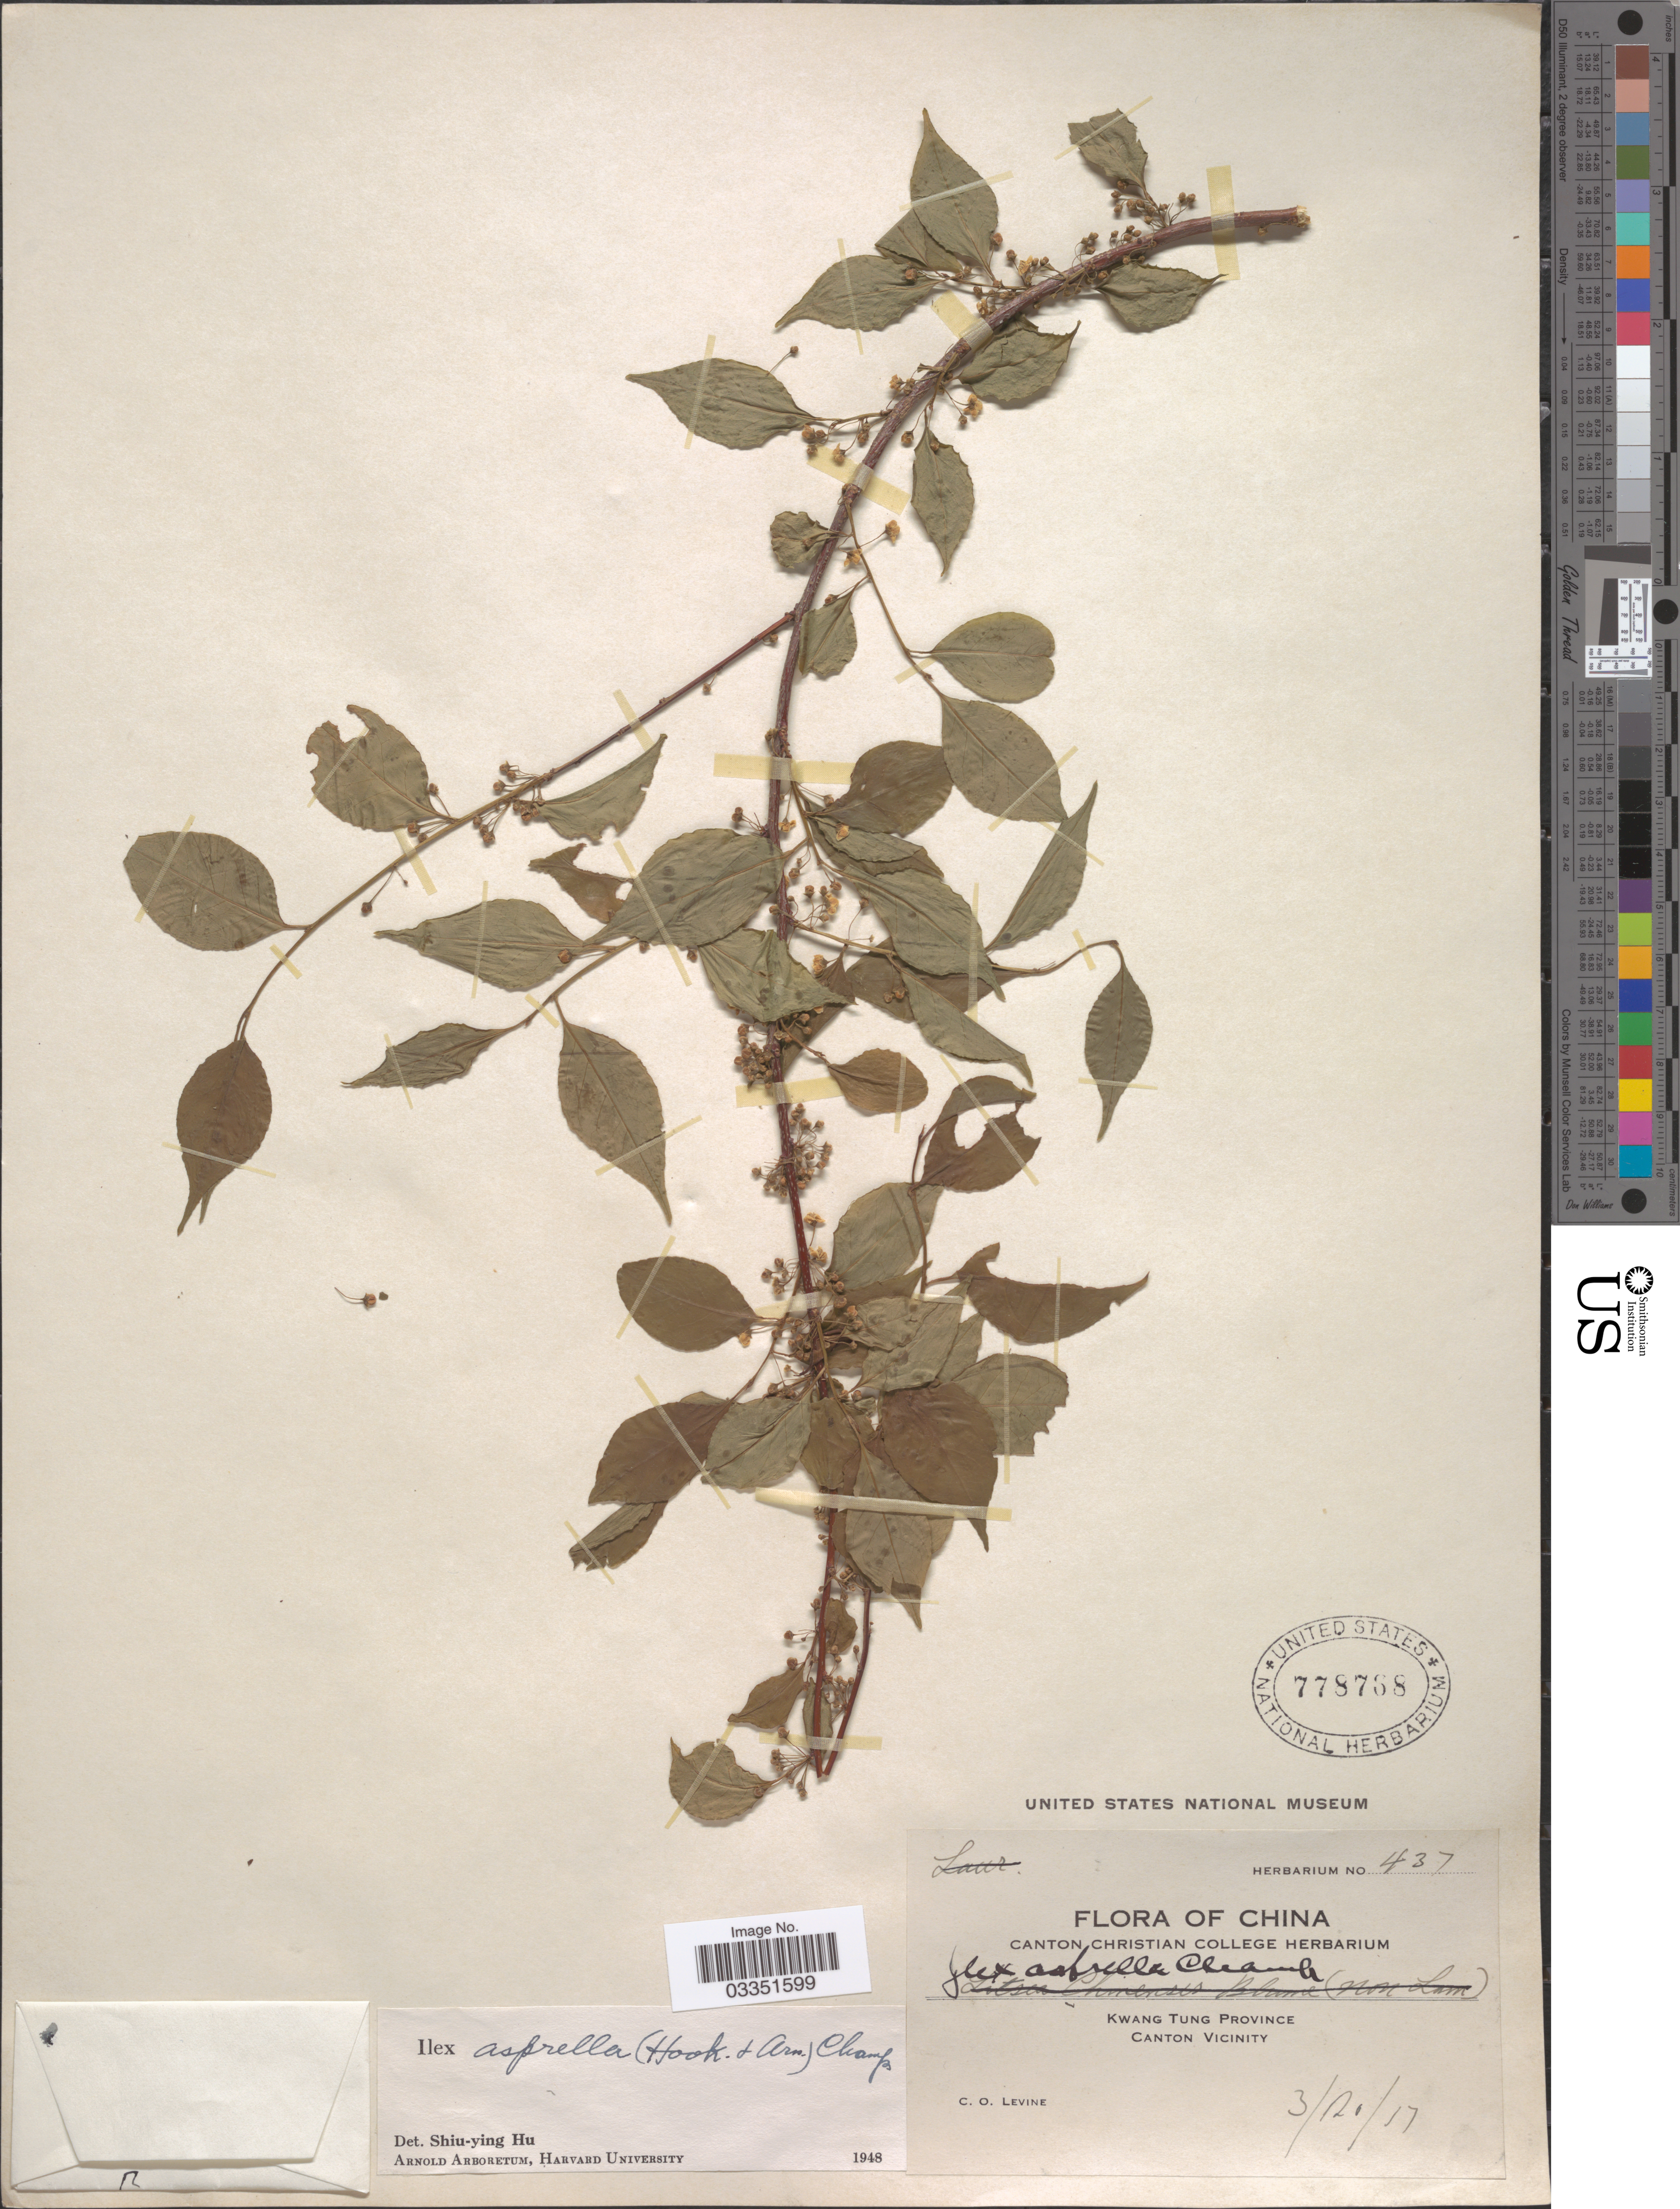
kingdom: Plantae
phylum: Tracheophyta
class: Magnoliopsida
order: Aquifoliales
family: Aquifoliaceae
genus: Ilex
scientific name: Ilex asperula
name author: Mart.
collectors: C. O. Levine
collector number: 437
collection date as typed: Transcribed d/m/y: 20/3/17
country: China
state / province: Guangdong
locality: Kwang Tung Province. Canton vicinity.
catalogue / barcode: US 778768